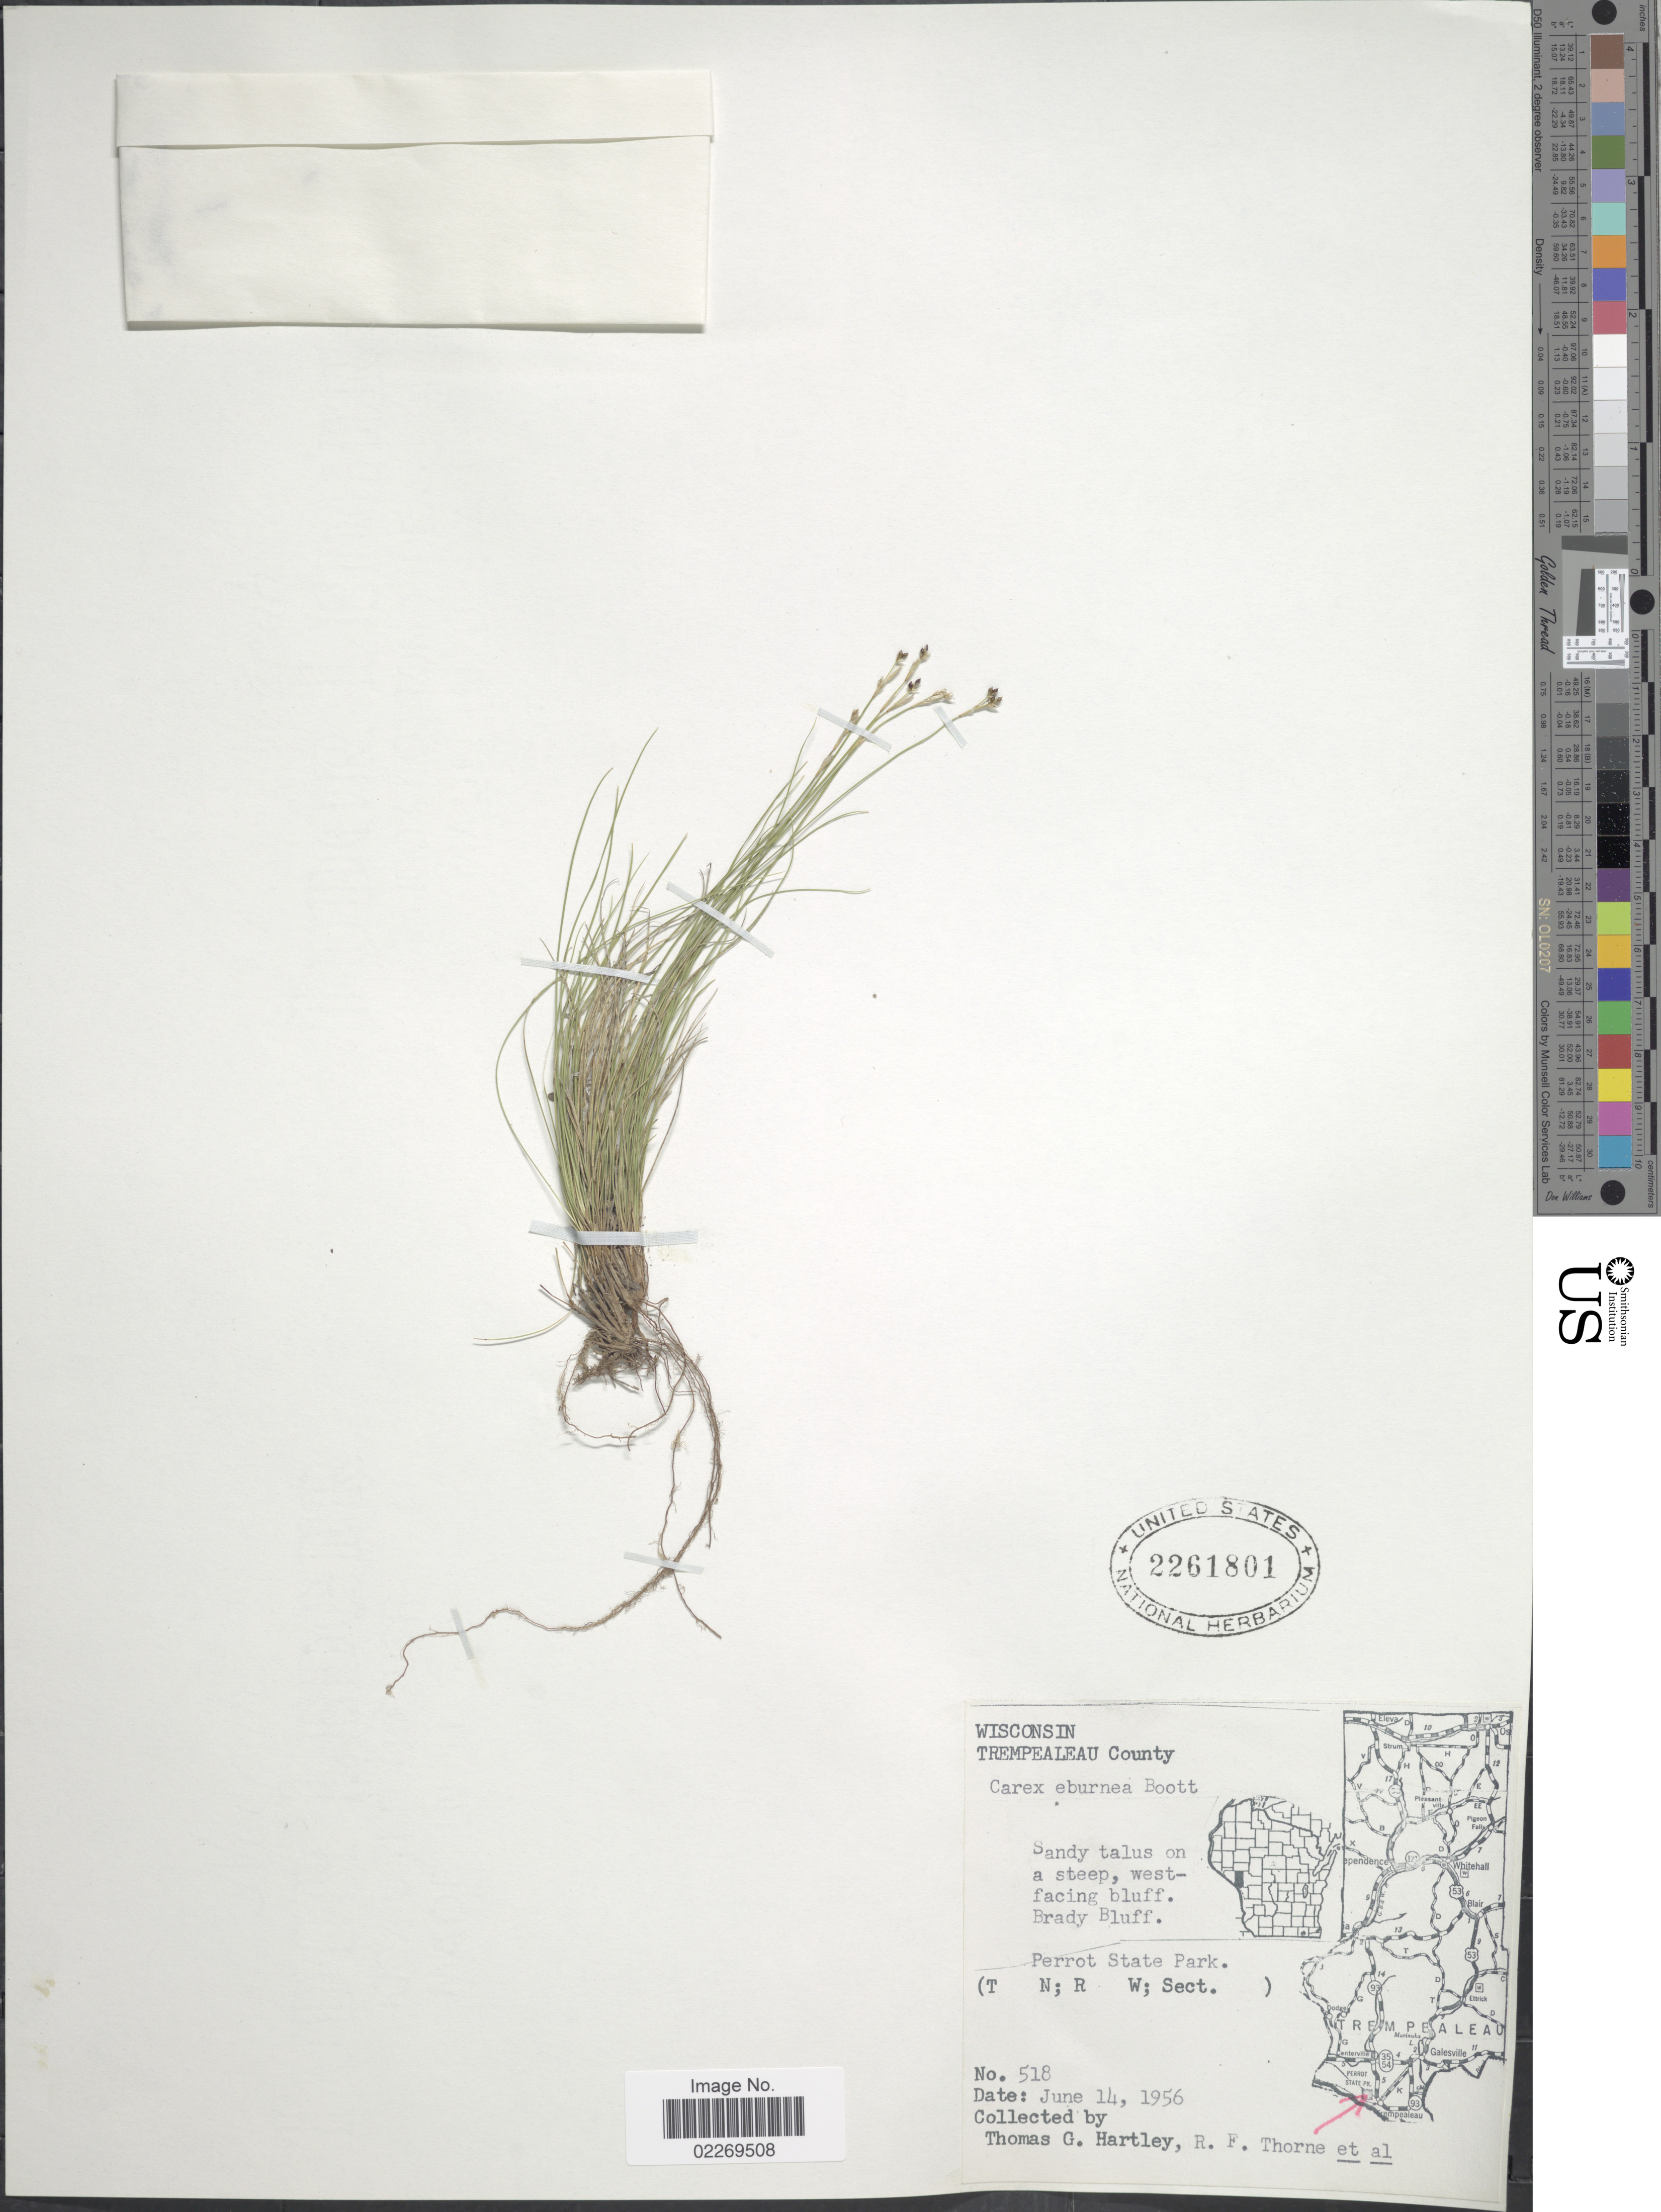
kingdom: Plantae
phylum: Tracheophyta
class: Liliopsida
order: Poales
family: Cyperaceae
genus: Carex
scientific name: Carex eburnea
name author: Boott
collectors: T. G. Hartley, R. F. Thorne & et al.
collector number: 518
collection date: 1956-06-14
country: United States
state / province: Wisconsin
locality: Trempealeau County. Perrot State Park, Brady Bluff, (T N; R W; Sect. )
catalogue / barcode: US 2261801